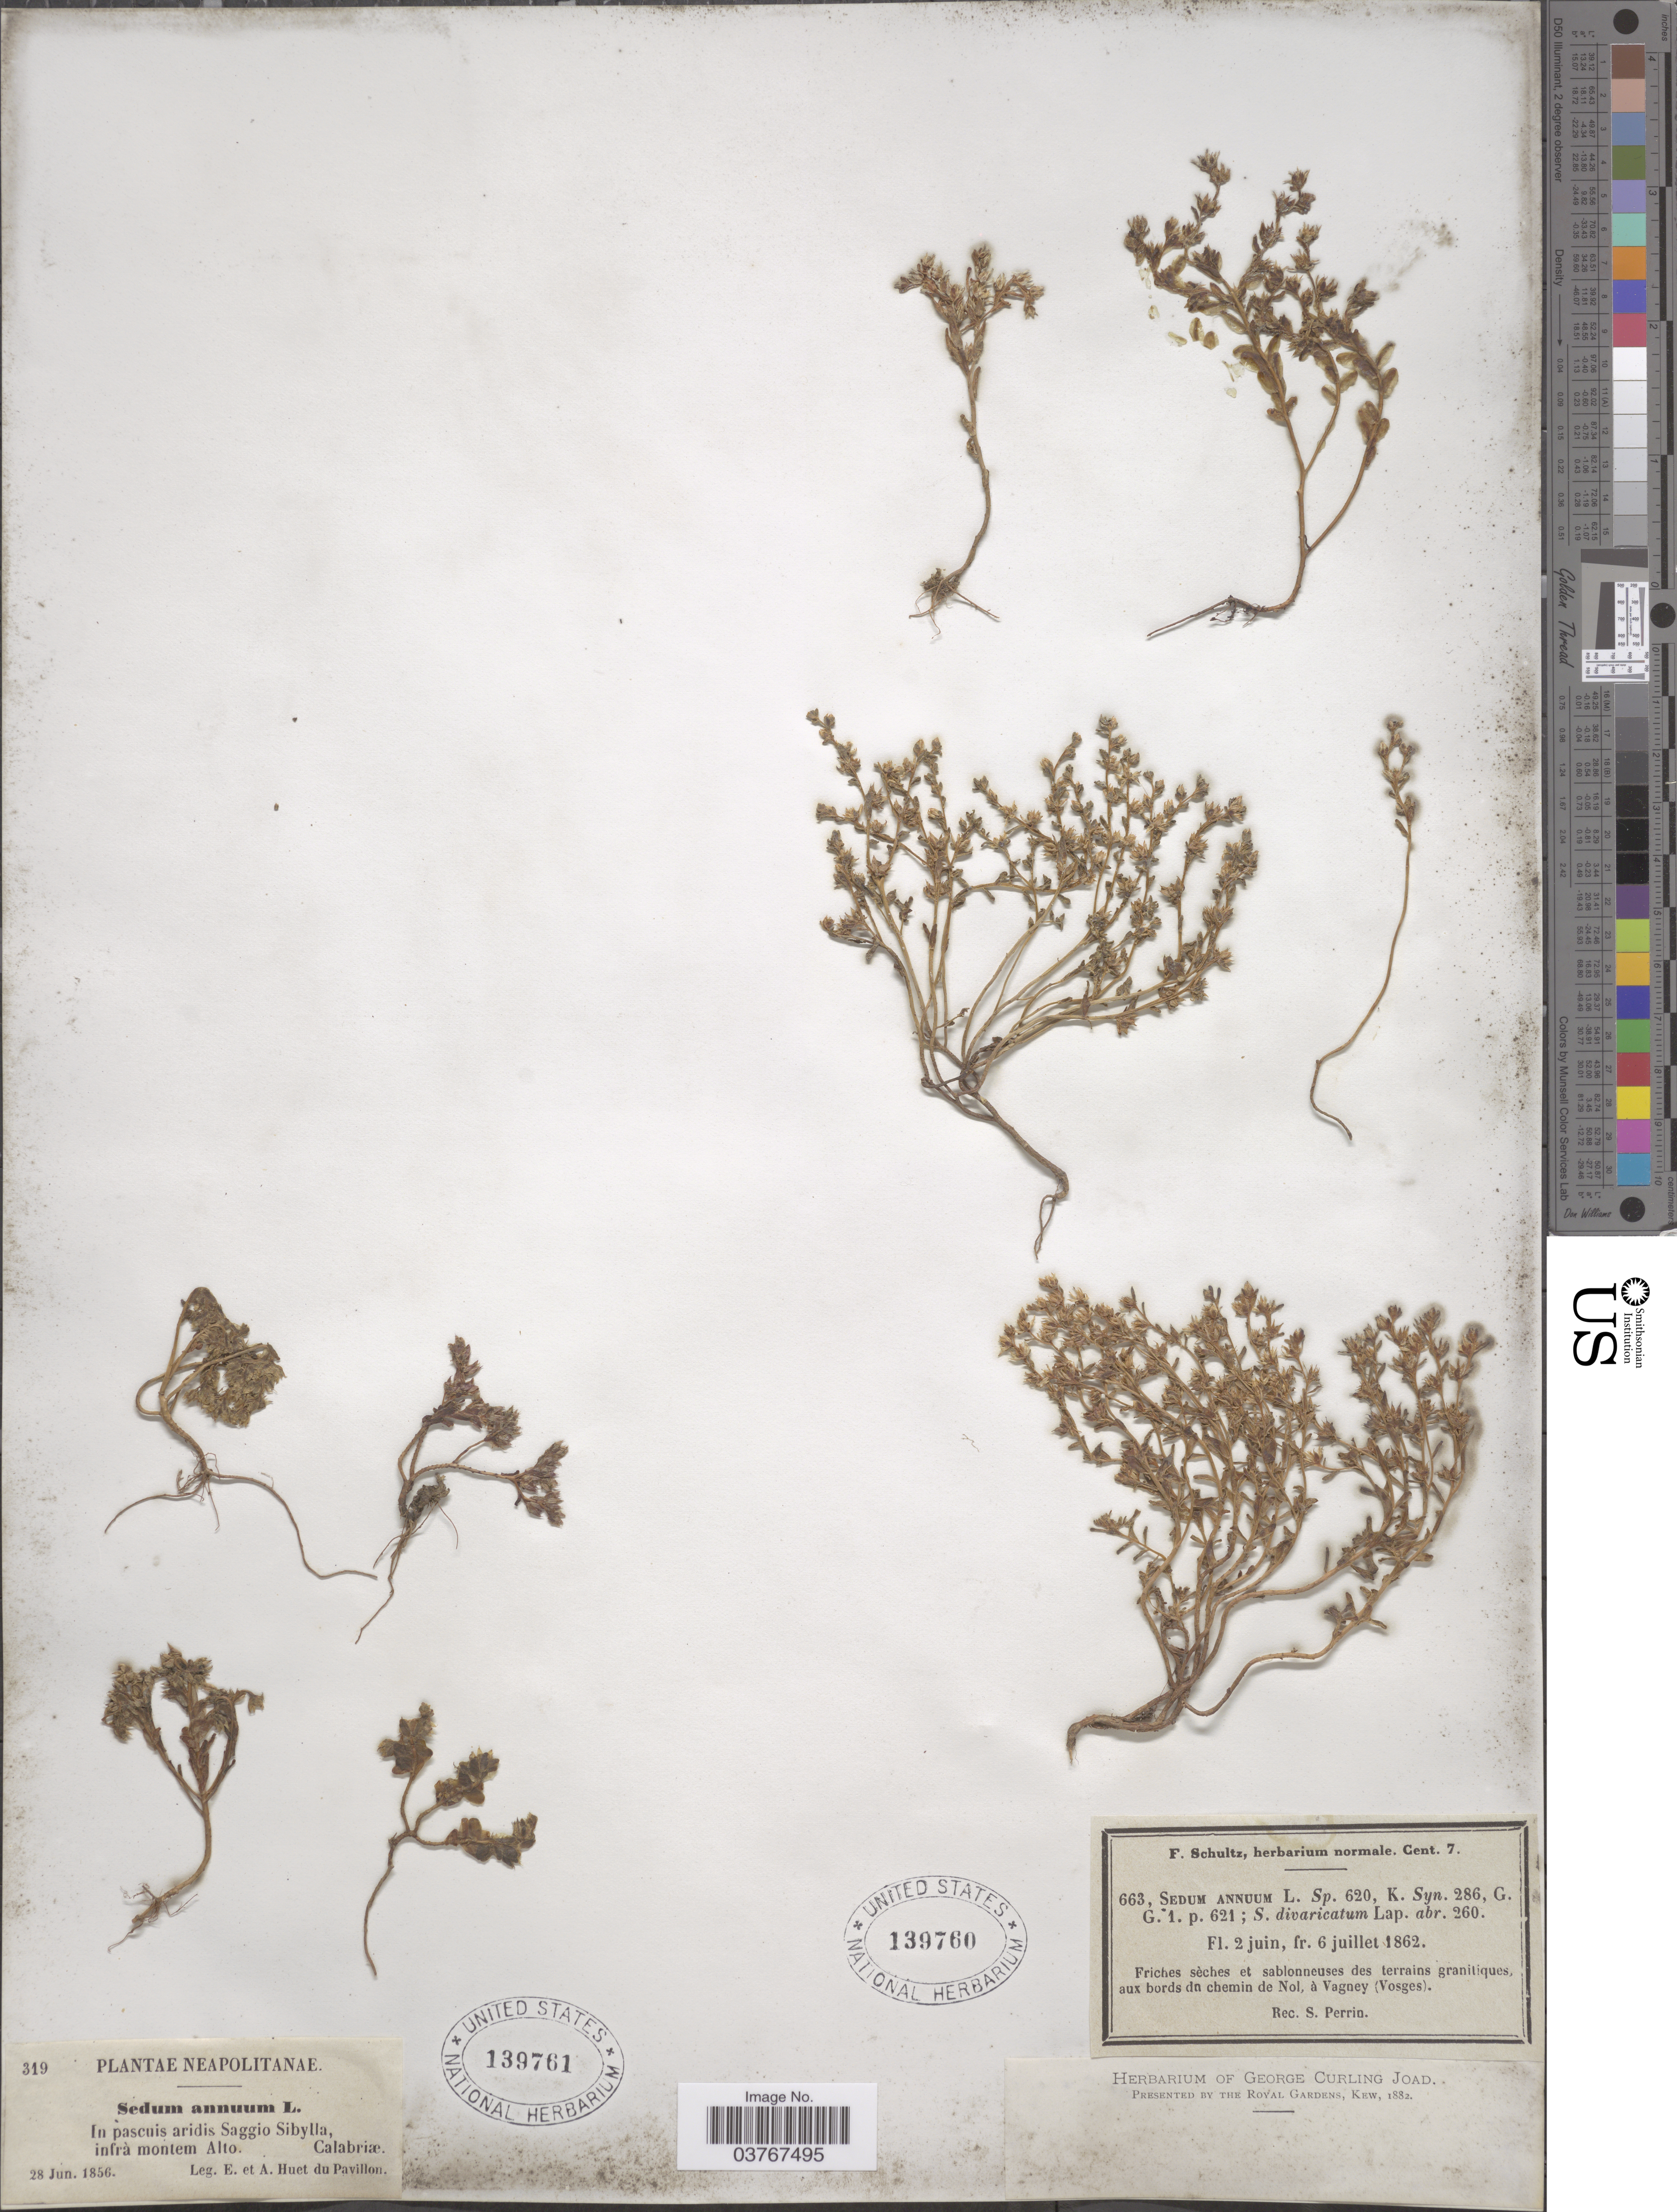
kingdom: Plantae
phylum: Tracheophyta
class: Magnoliopsida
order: Saxifragales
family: Crassulaceae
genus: Sedum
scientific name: Sedum annuum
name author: L.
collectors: S. Perrin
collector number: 663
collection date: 1862-06-02/1862-07-06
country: France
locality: Friches sèches et sablonneuses des terrains granitiques aux bords dn chemin de Nol, à Vagney (Vosges).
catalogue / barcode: US 139760-2